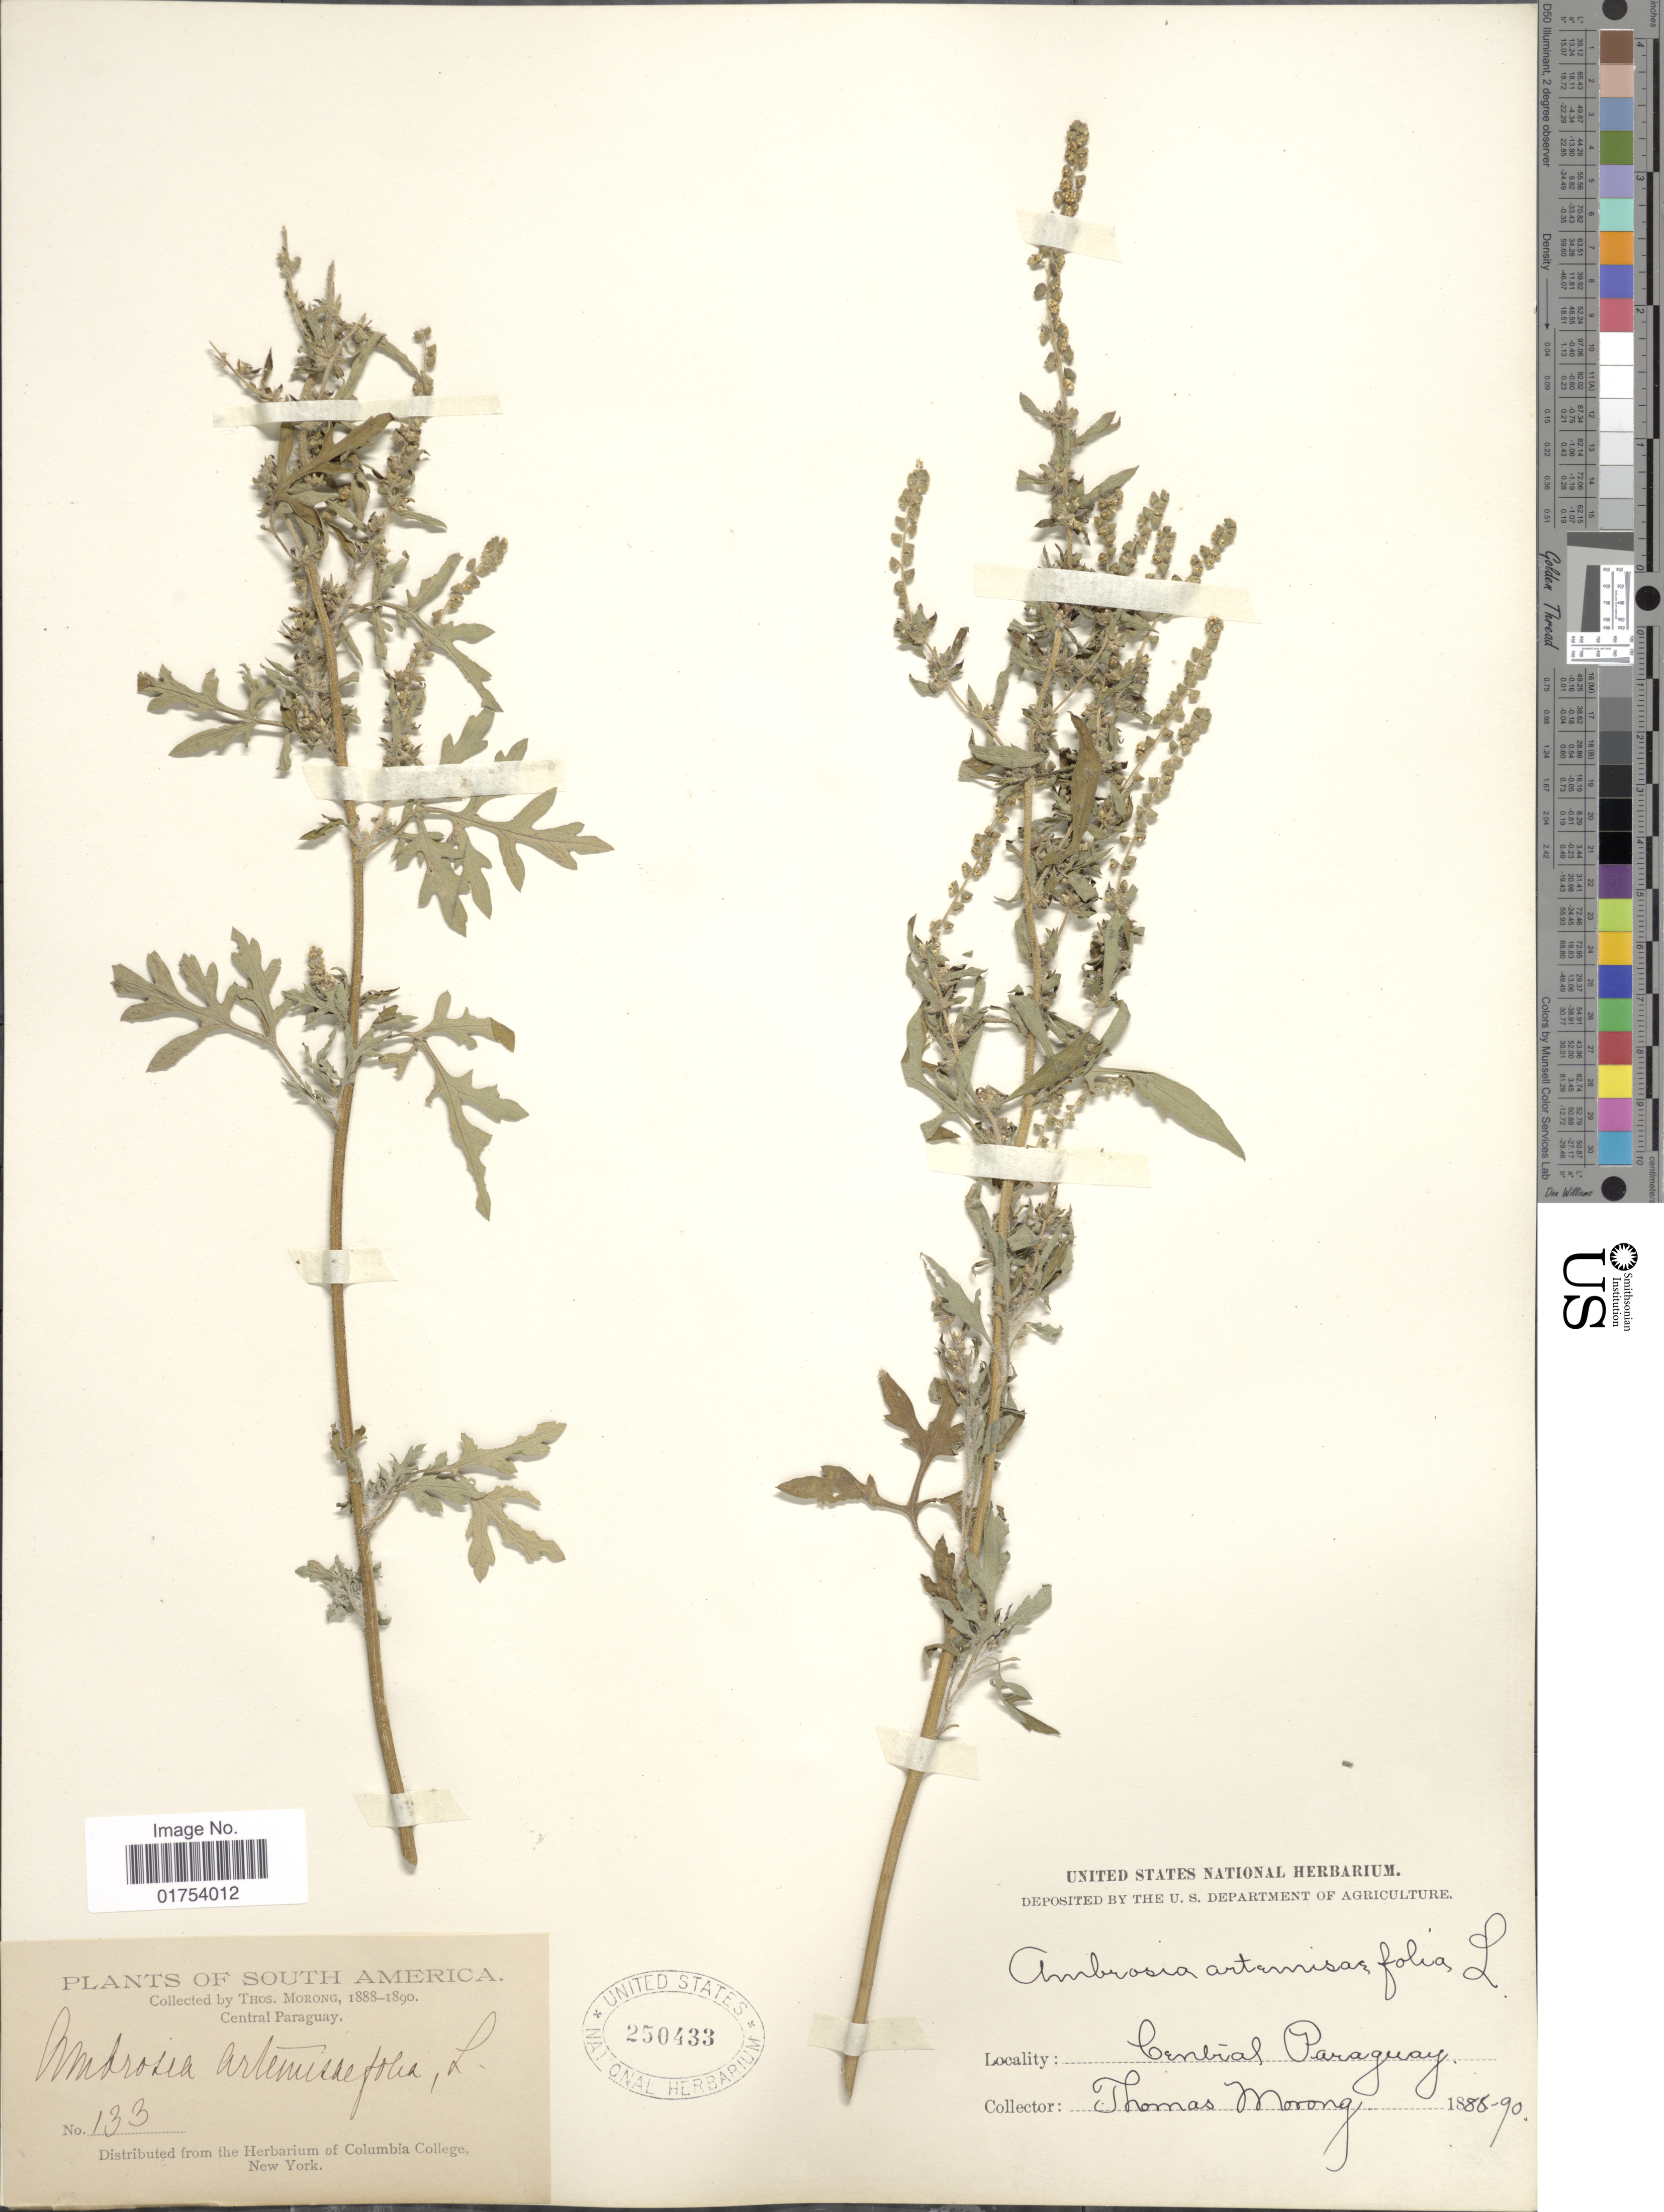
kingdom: Plantae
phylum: Tracheophyta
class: Magnoliopsida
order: Asterales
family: Asteraceae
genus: Ambrosia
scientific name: Ambrosia artemisiifolia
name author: L.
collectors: ex herb. T. Morong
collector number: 133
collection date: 1888/1890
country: Paraguay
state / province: Central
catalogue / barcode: US 250433